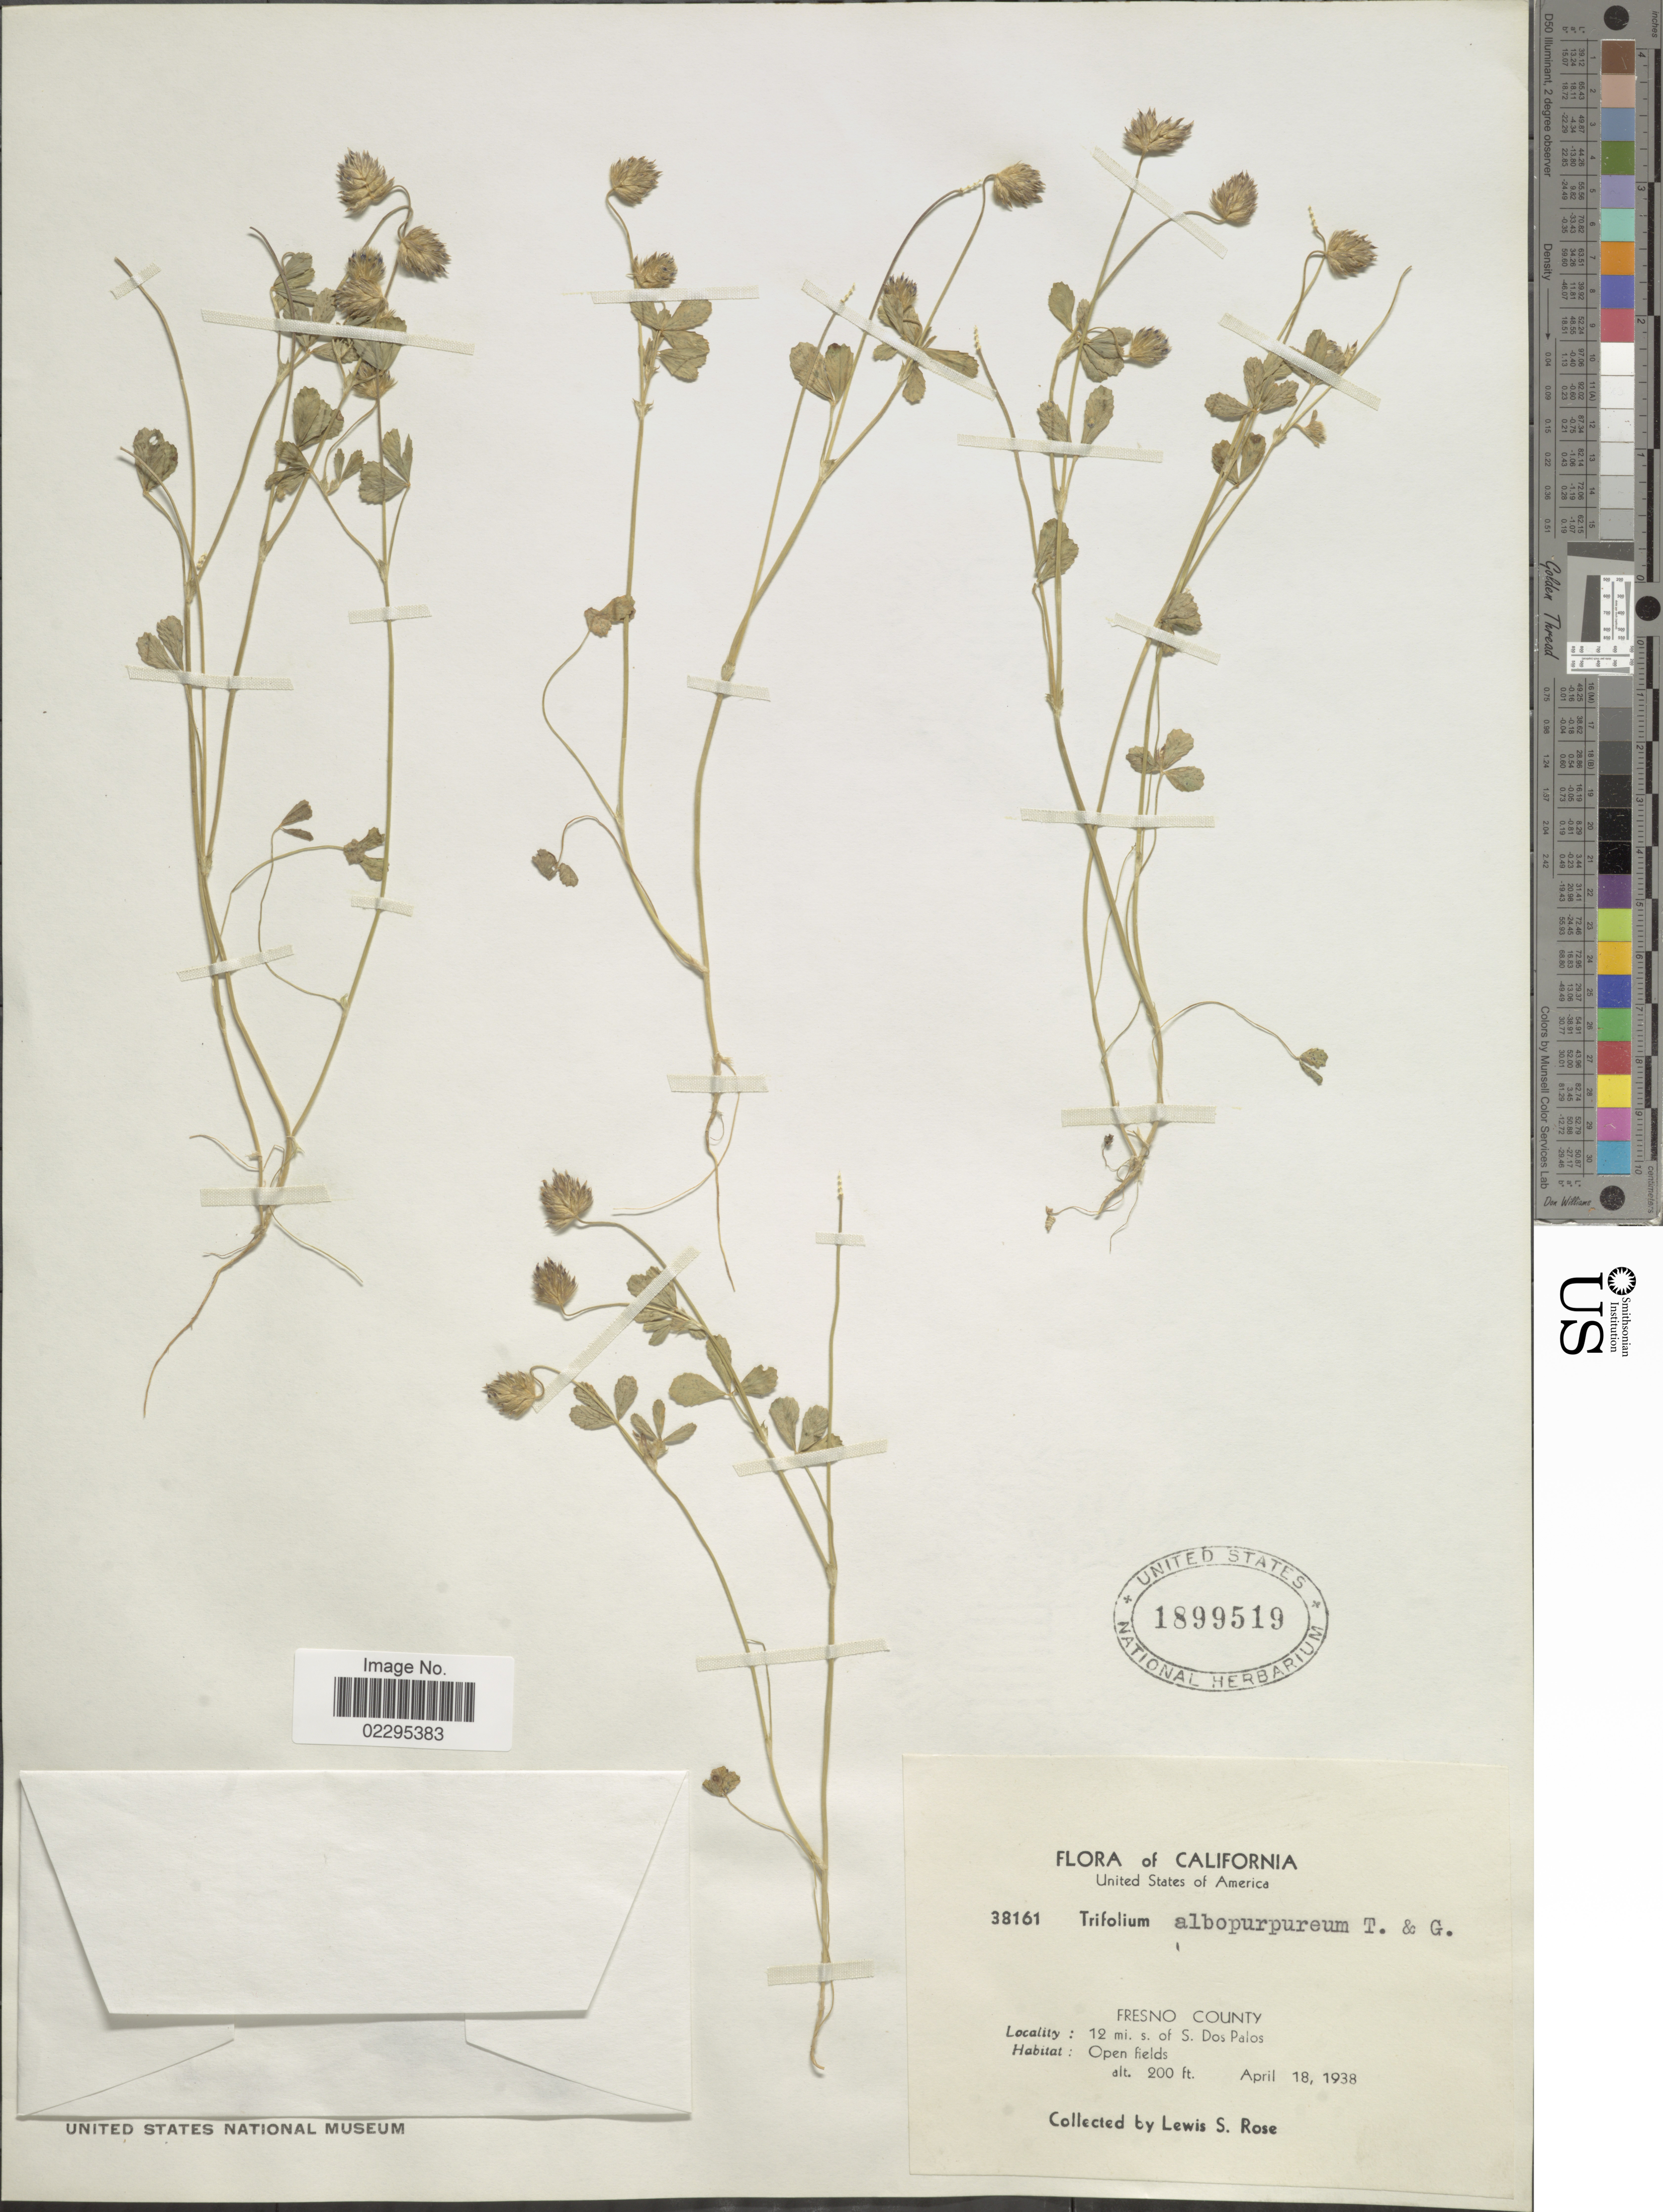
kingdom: Plantae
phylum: Tracheophyta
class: Magnoliopsida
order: Fabales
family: Fabaceae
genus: Trifolium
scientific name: Trifolium albopurpureum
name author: Torr. & A. Gray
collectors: L. S. Rose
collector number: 38161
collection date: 1938-04-18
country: United States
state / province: California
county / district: Fresno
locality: California, Fresno County. 12 mi. s. of S. Dos Palos.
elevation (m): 61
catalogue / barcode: US 1899519